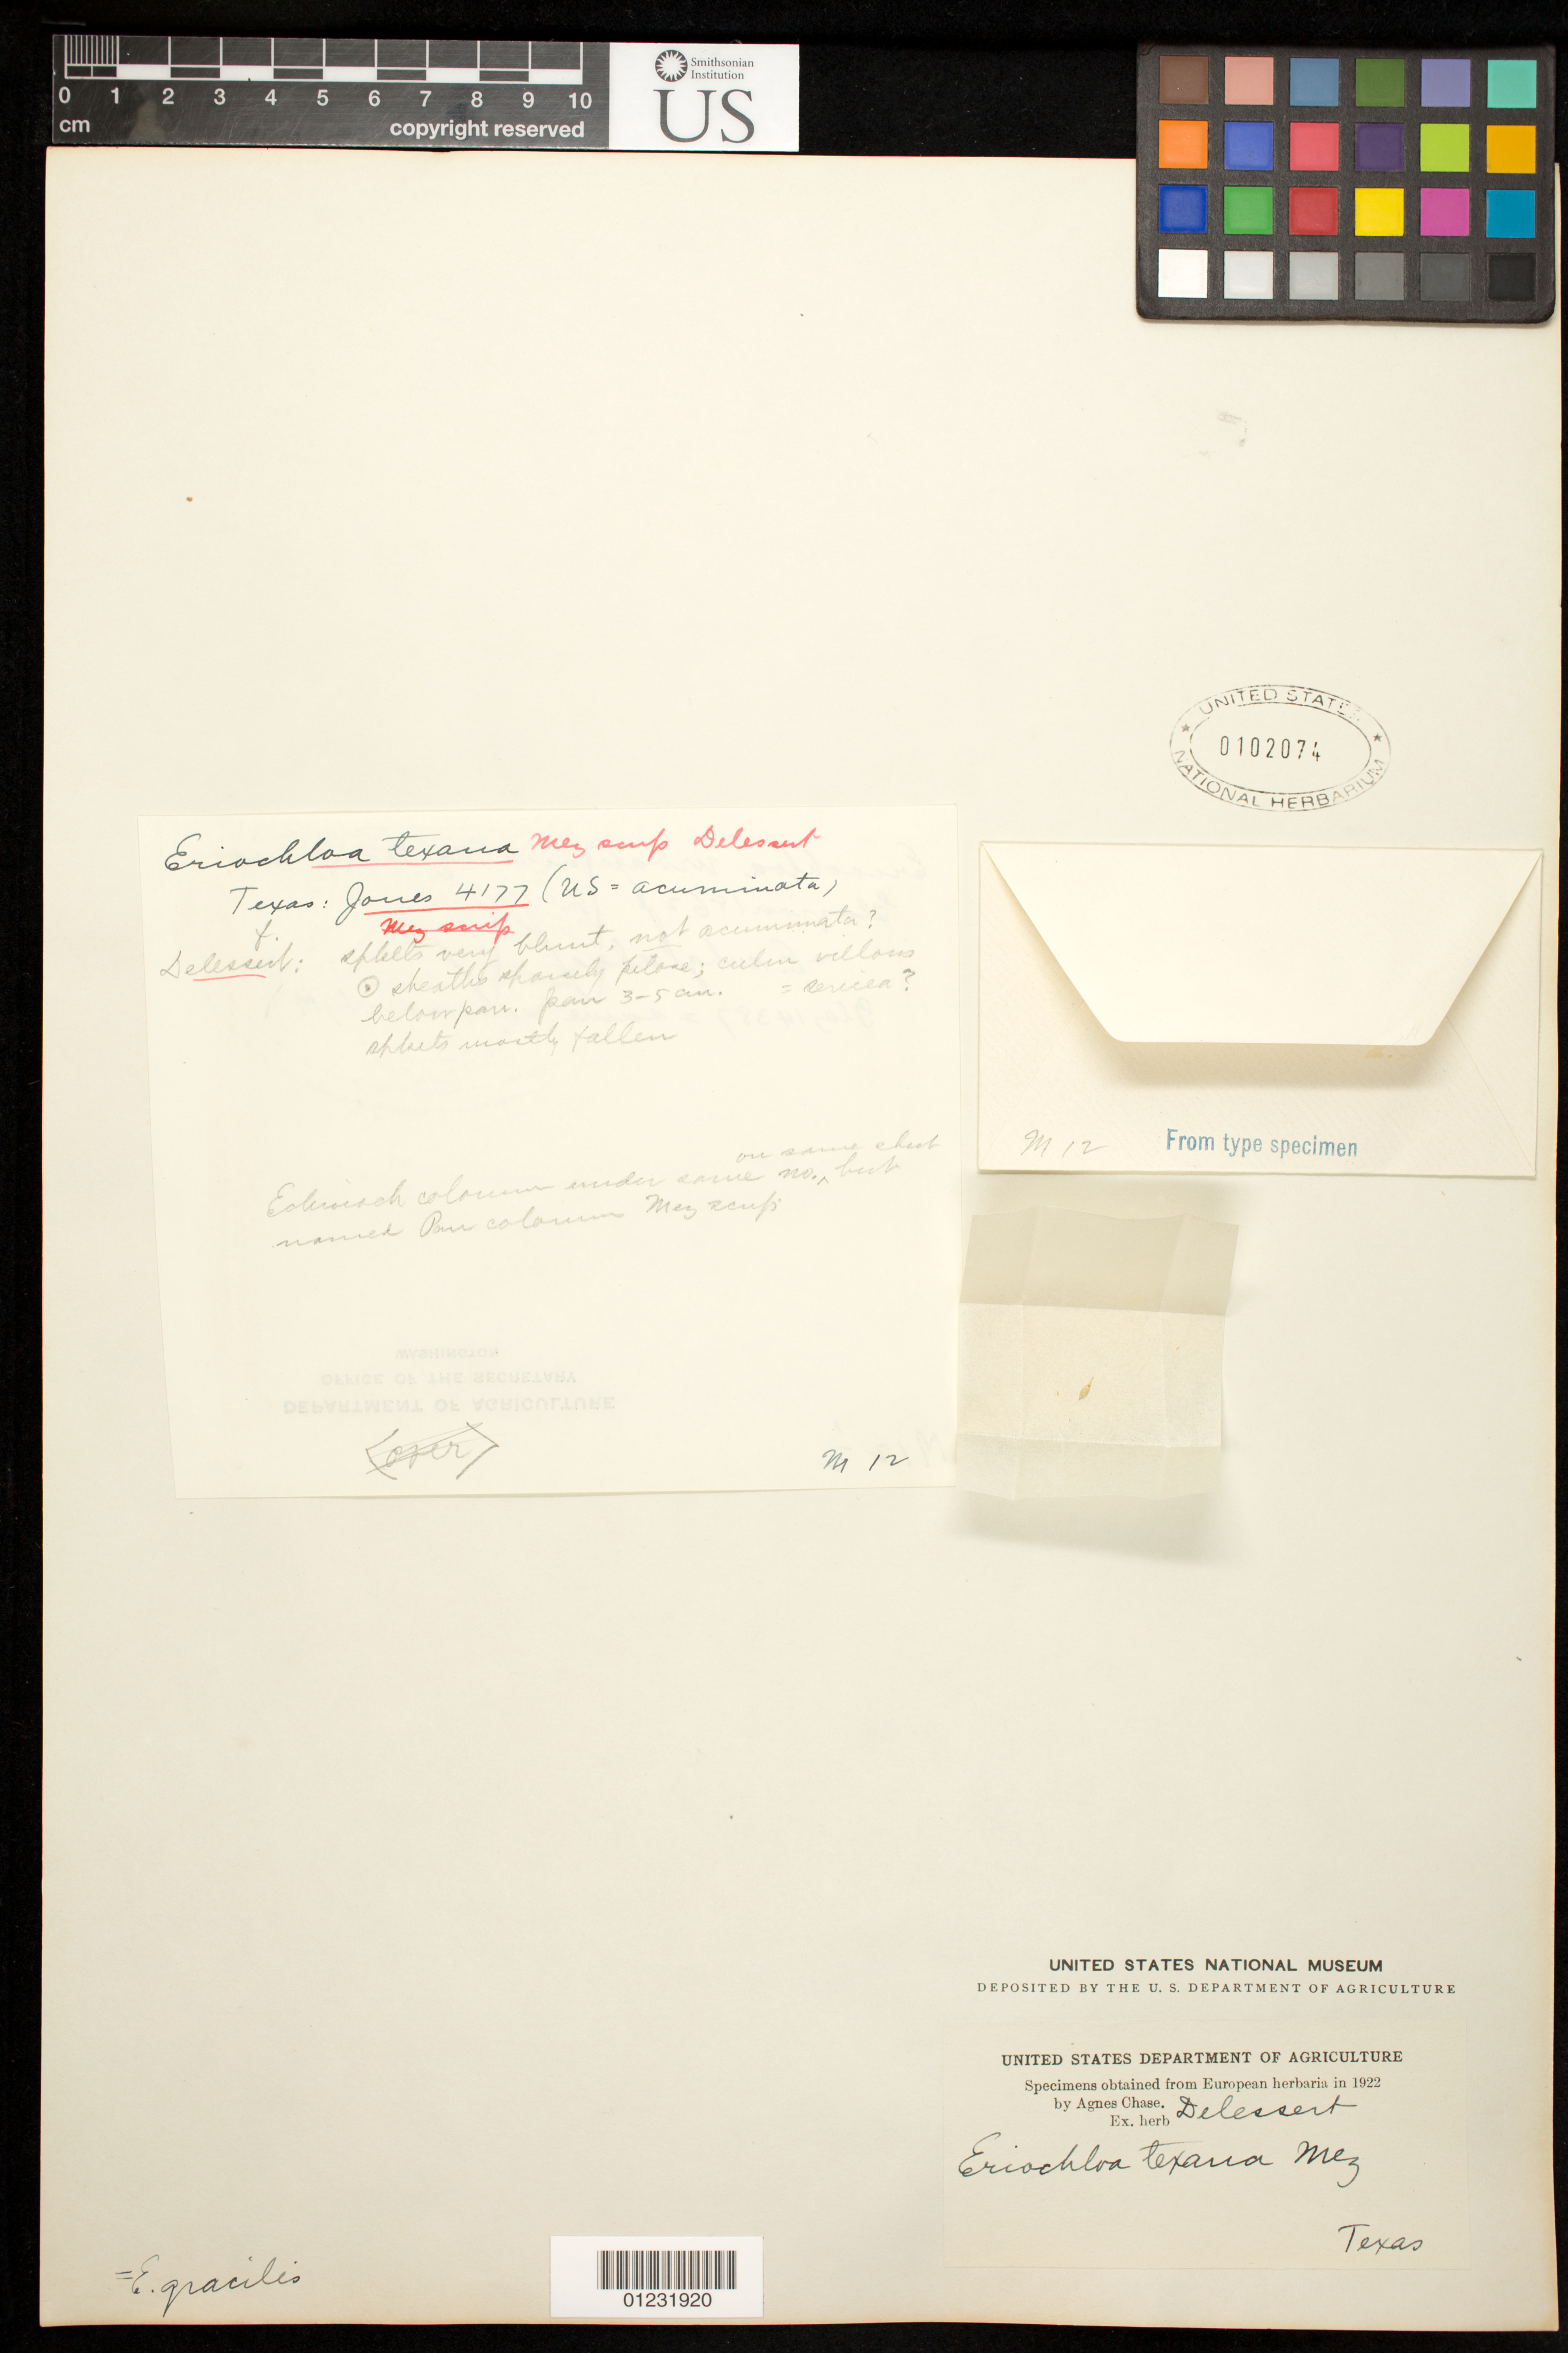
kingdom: Plantae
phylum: Tracheophyta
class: Liliopsida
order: Poales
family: Poaceae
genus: Eriochloa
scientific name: Eriochloa texana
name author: Mez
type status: Type Collection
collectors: M. E. Jones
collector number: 4177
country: United States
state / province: Texas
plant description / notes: Fragmentary material of type specimen ex herb. Delessert.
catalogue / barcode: US 102074